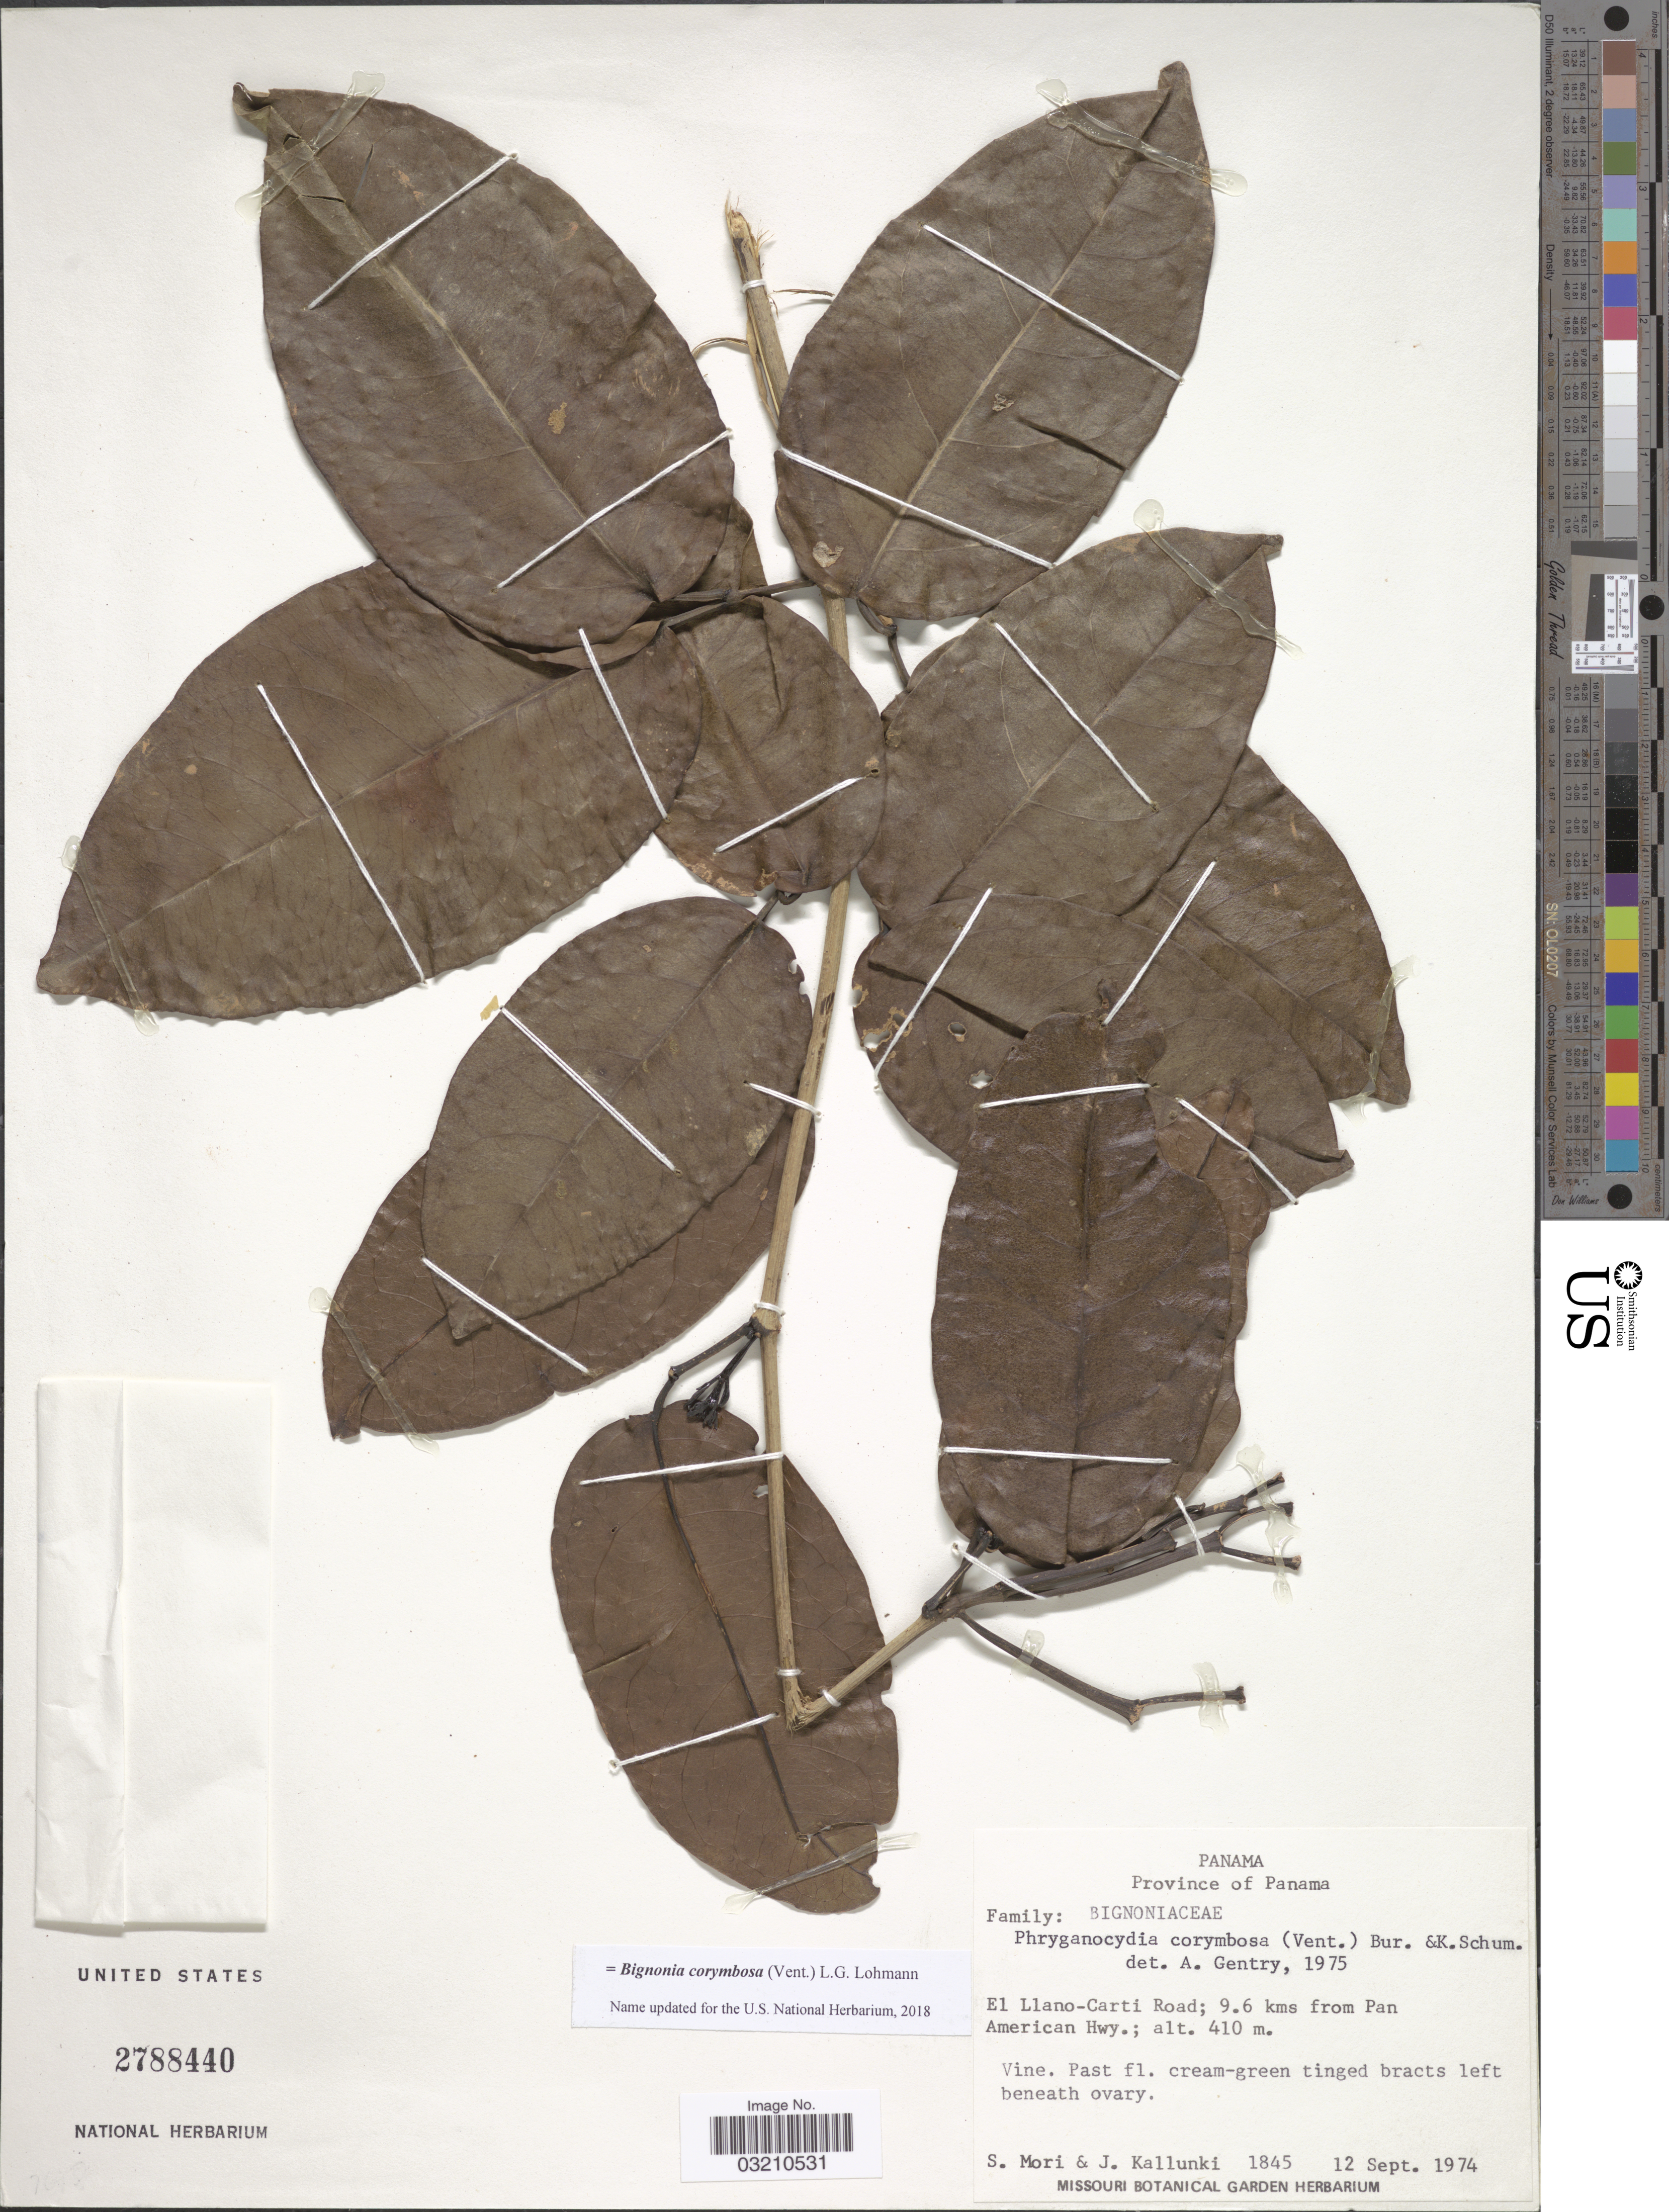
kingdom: Plantae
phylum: Tracheophyta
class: Magnoliopsida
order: Lamiales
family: Bignoniaceae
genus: Bignonia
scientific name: Bignonia corymbosa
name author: (Vent.) L.G. Lohmann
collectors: S. Mori & J. Kallunki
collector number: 1845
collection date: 1974-09-12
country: Panama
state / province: Panamá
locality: El Llano-Carti Road; 9.6 kms from Pan American Hwy.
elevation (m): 410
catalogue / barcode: US 2788440